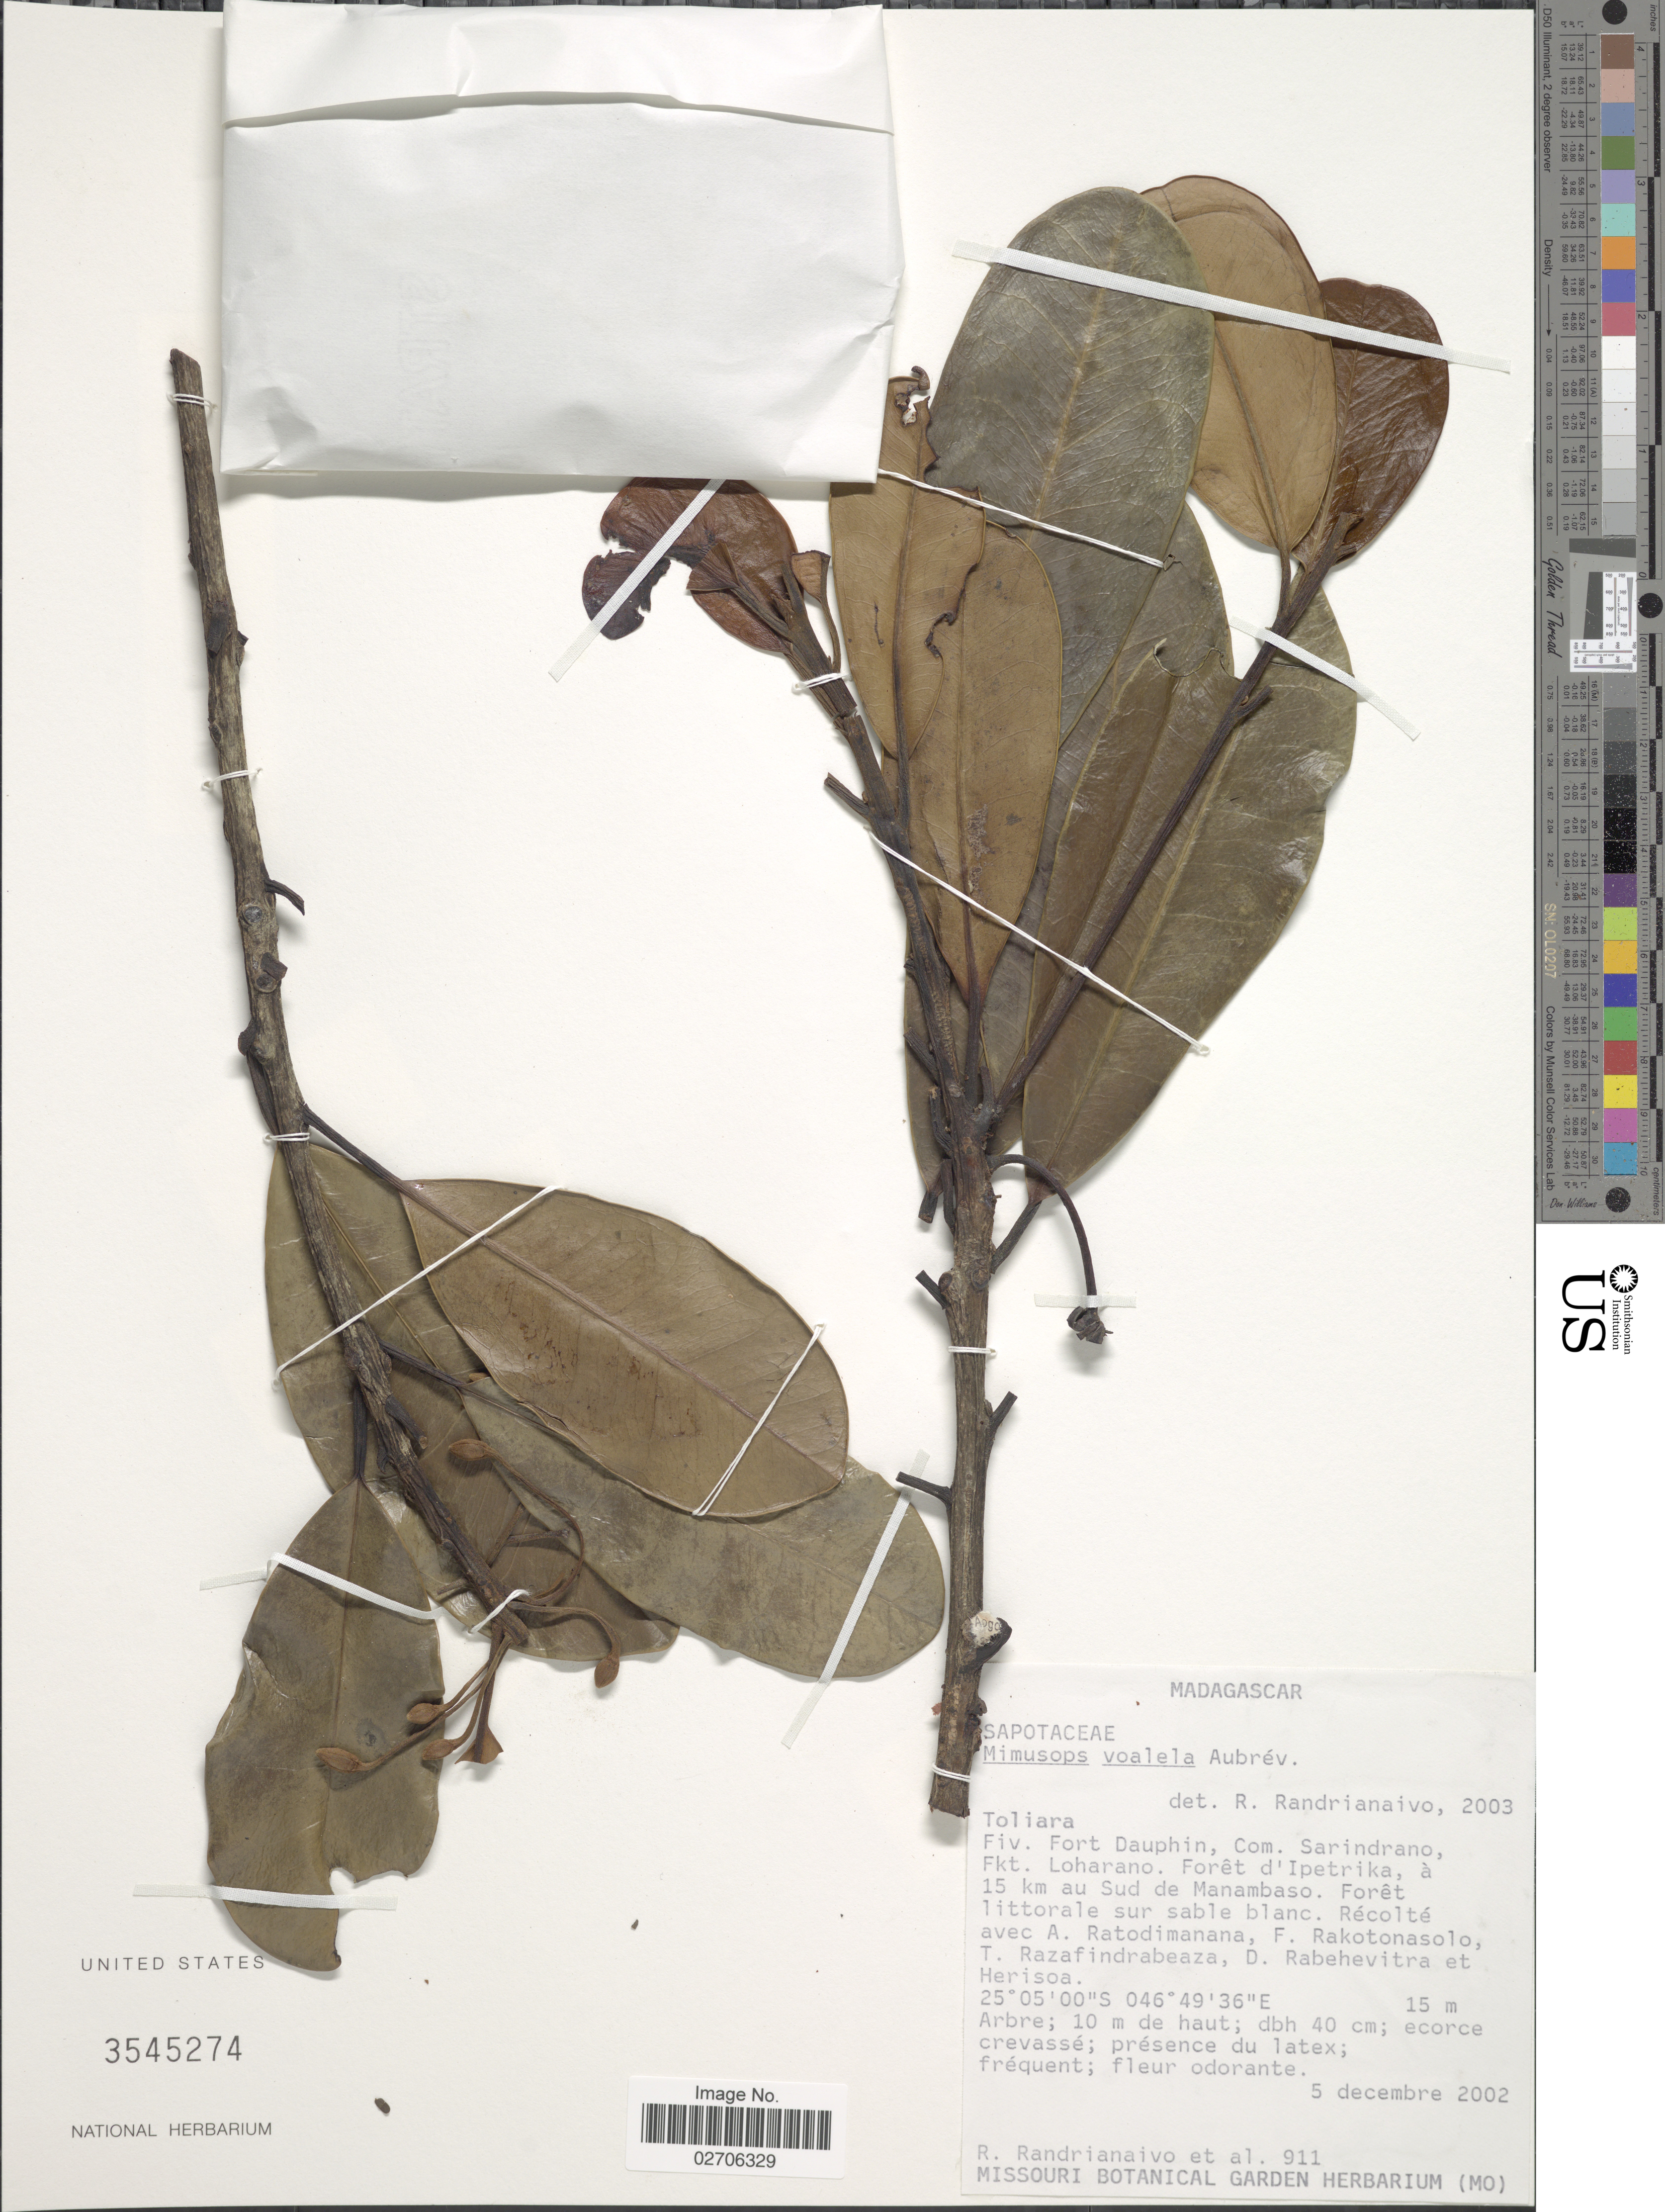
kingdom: Plantae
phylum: Tracheophyta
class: Magnoliopsida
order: Ericales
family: Sapotaceae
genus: Mimusops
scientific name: Mimusops voalela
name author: Aubrév.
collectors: R. Randrianaivo, A. Ratodimanana, F. Rakotonasolo, T. Razafindrabeaza & et al.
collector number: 911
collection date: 2002-12-05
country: Madagascar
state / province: Anosy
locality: Fiv. Fort Dauphin, Com. Sarindrano, Fkt. Loharano. Foret d'Ipetrika, a 15 km au Sud de Manambasco. Foret littorale sur sable blanc.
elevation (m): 15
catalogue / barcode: US 3545274